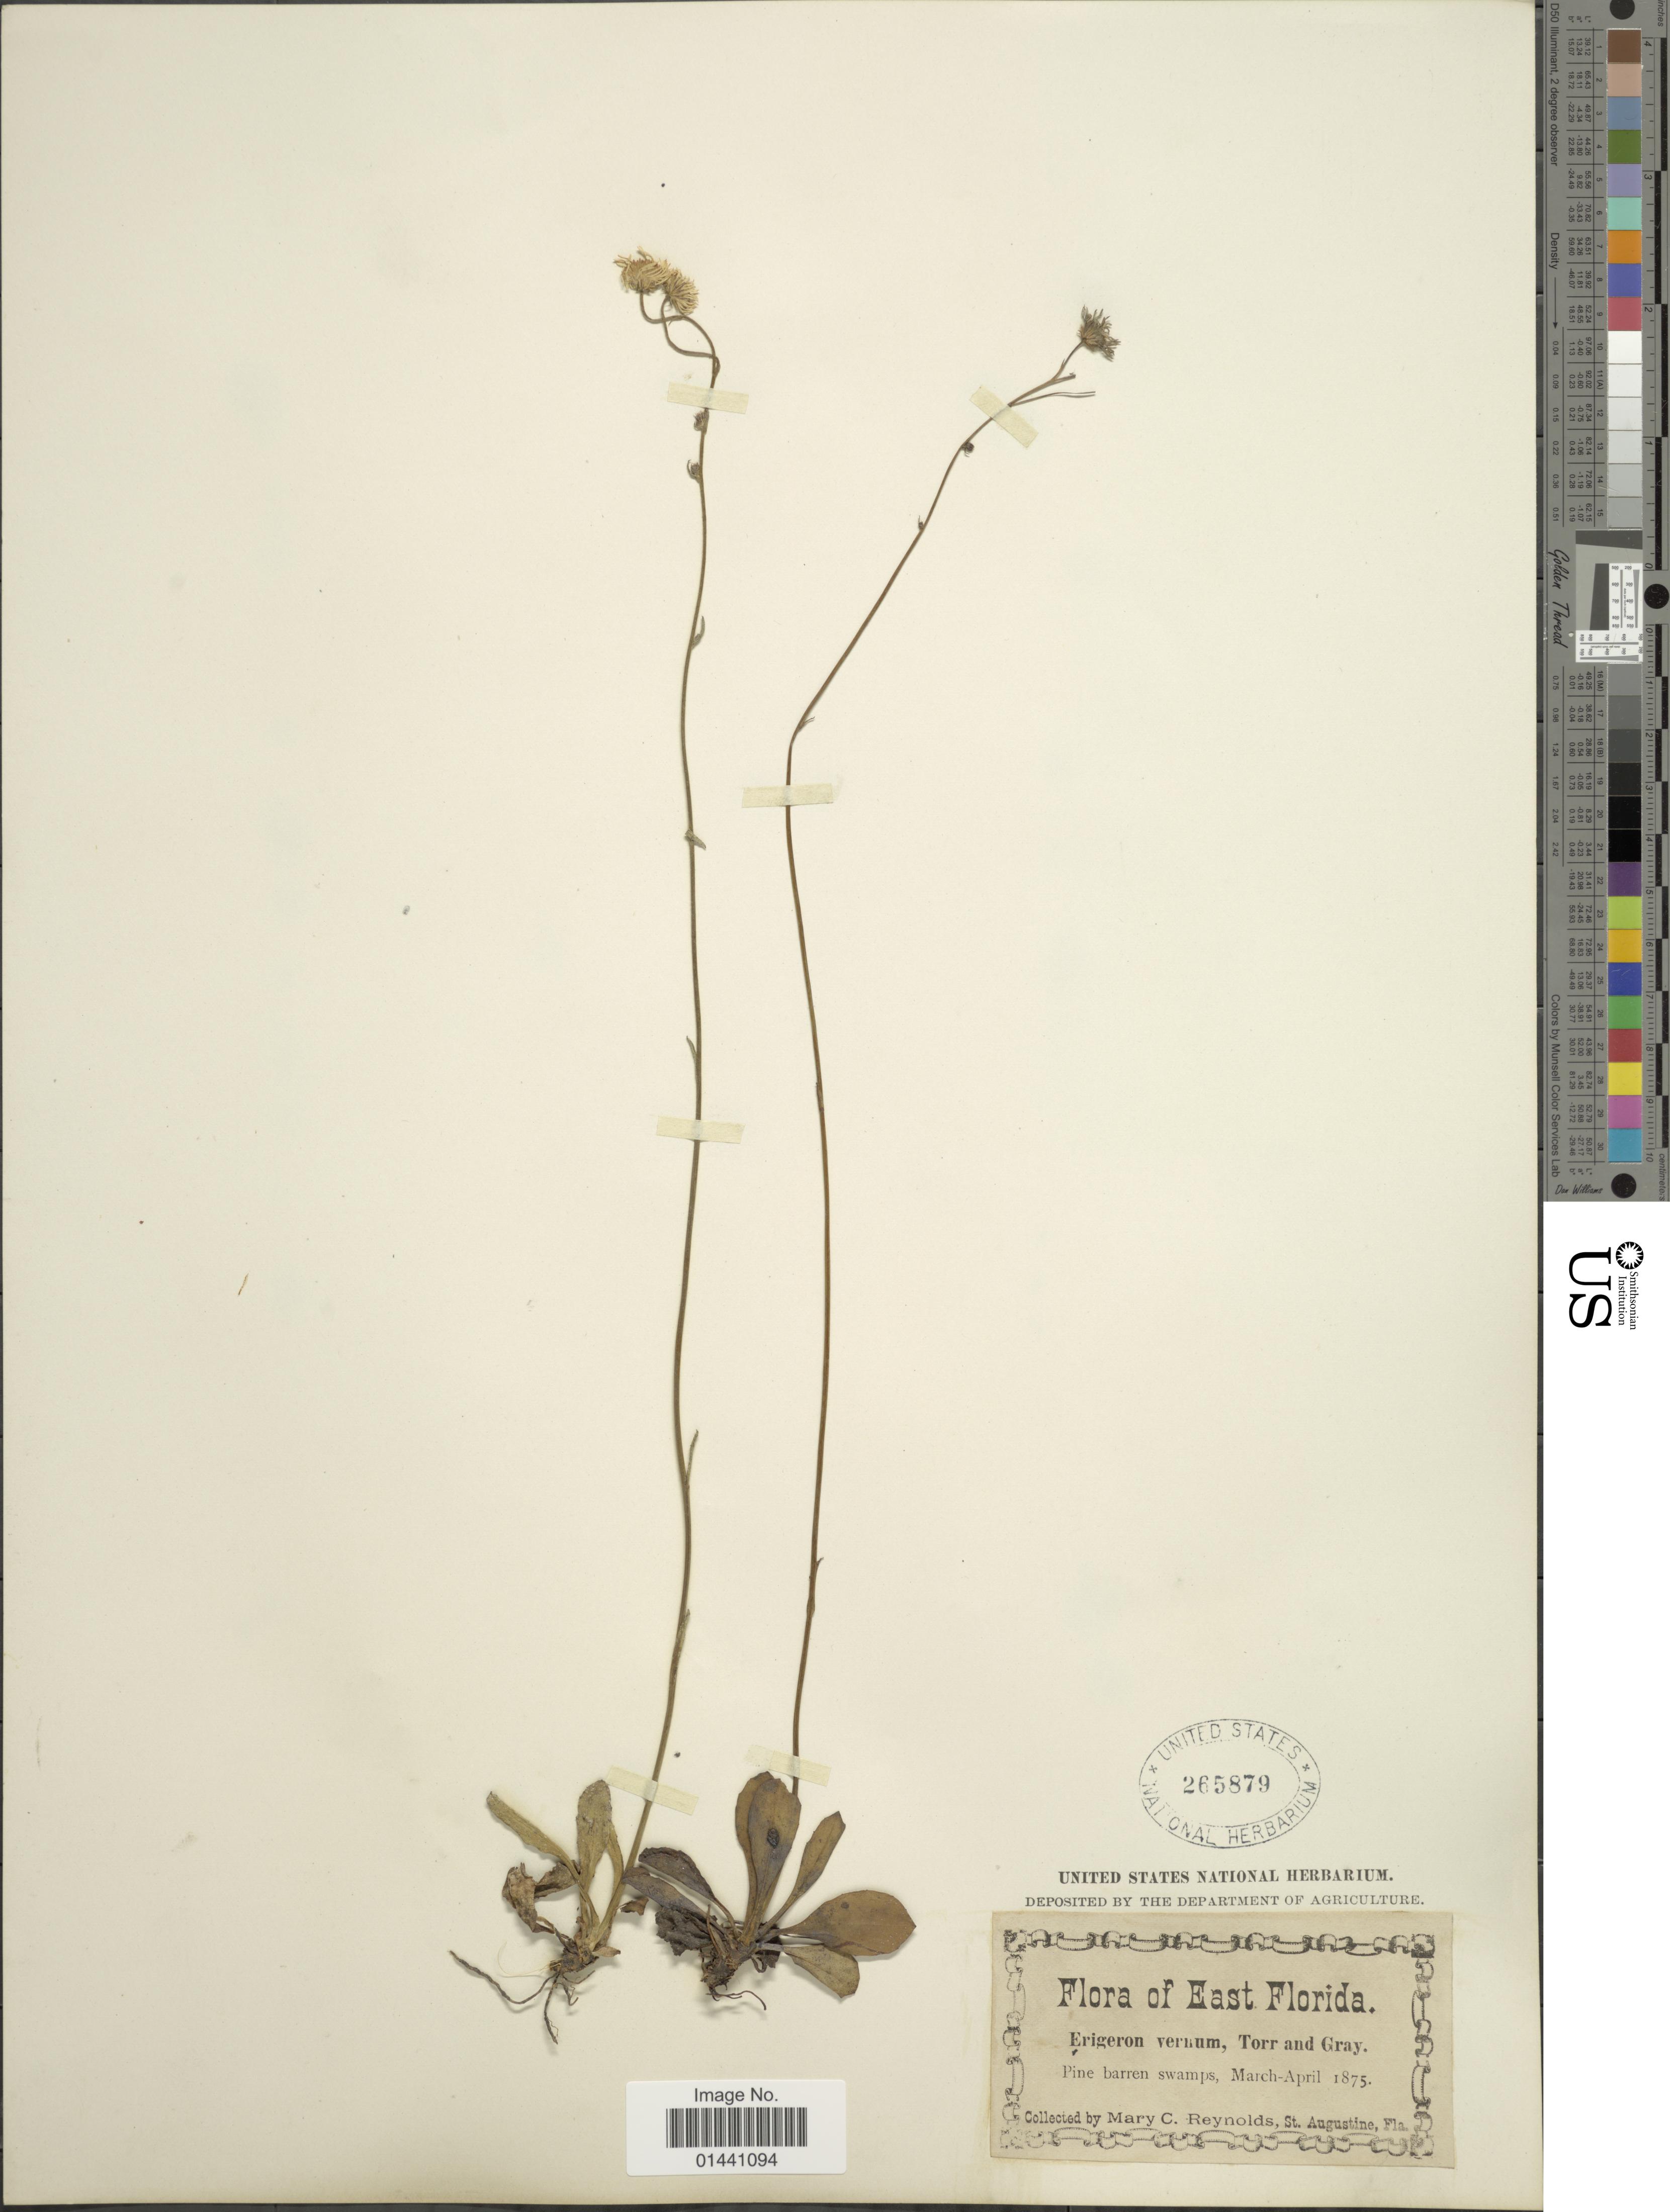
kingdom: Plantae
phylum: Tracheophyta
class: Magnoliopsida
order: Asterales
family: Asteraceae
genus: Erigeron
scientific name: Erigeron vernus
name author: (L.) Torr. & A. Gray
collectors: M. Reynolds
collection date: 1875-03/1875-04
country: United States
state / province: Florida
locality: East Florida, pine barren swamps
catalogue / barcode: US 265879